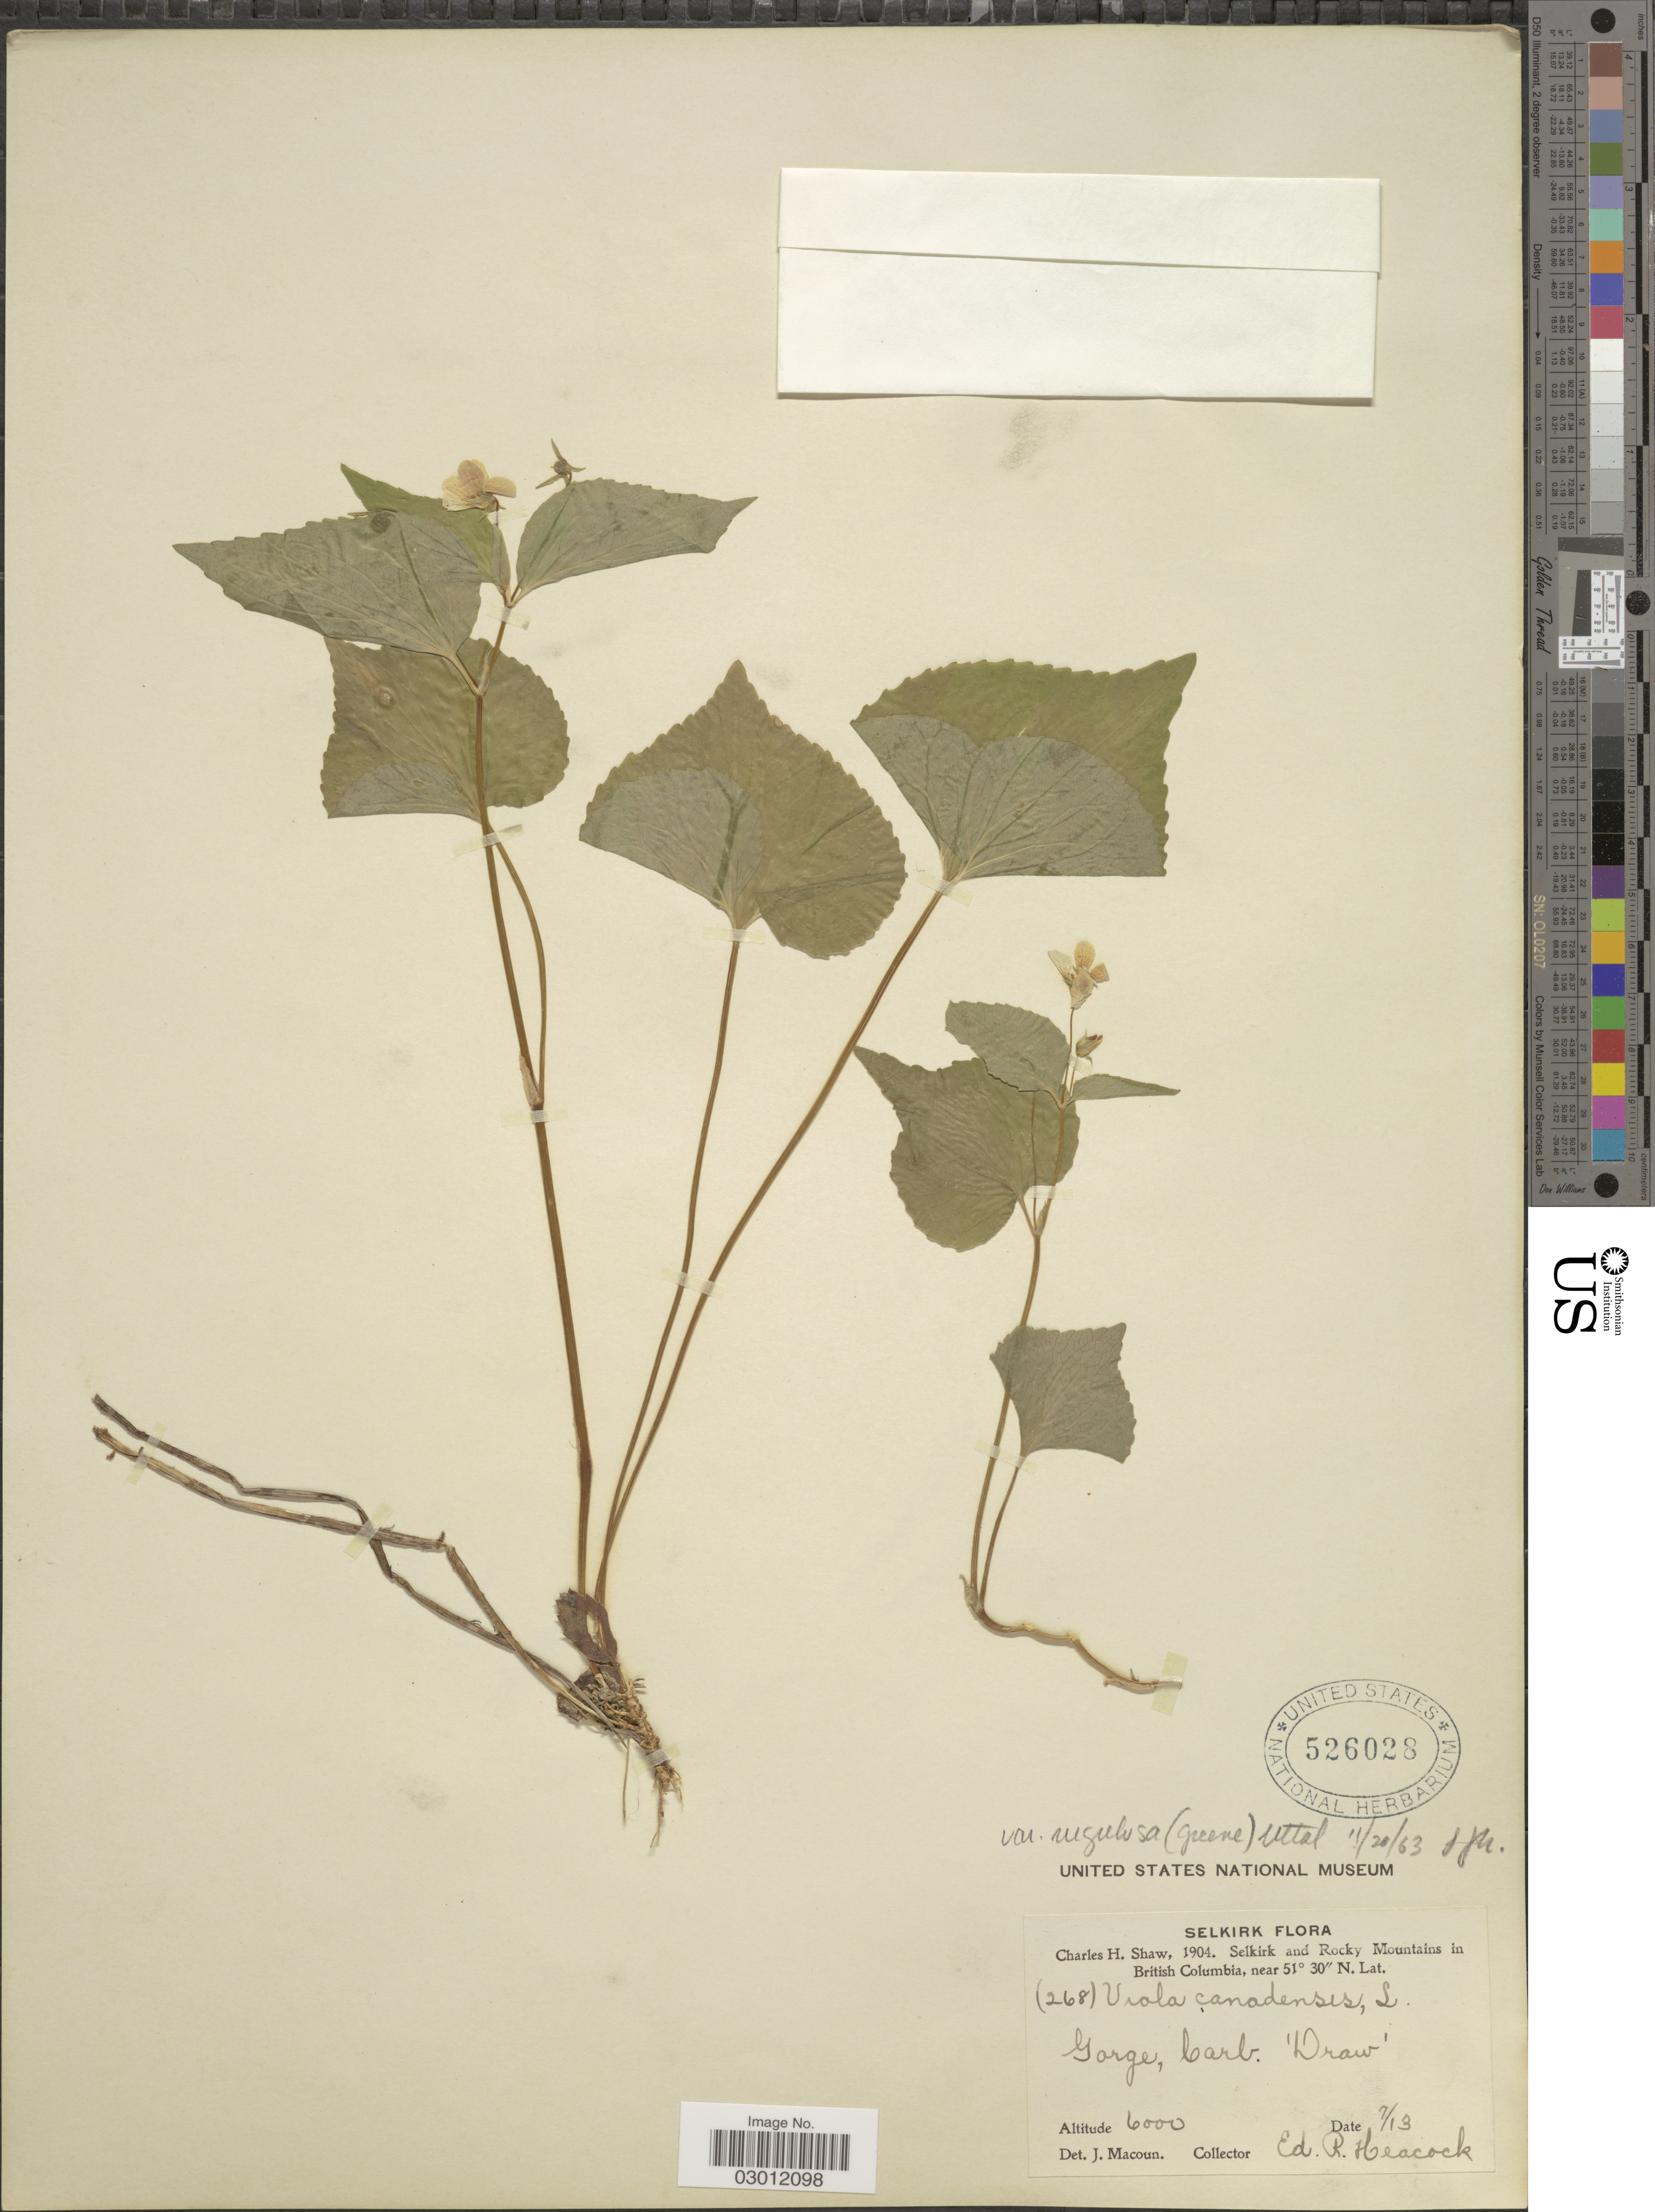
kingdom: Plantae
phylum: Tracheophyta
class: Magnoliopsida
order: Malpighiales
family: Violaceae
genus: Viola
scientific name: Viola canadensis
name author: L.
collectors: E. Heacock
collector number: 268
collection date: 1904-07-13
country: Canada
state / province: British Columbia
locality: Selkirk. Selkirk and Rocky Mountains in British Columbia. Gorge, Carb. "Draw".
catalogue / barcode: US 526028